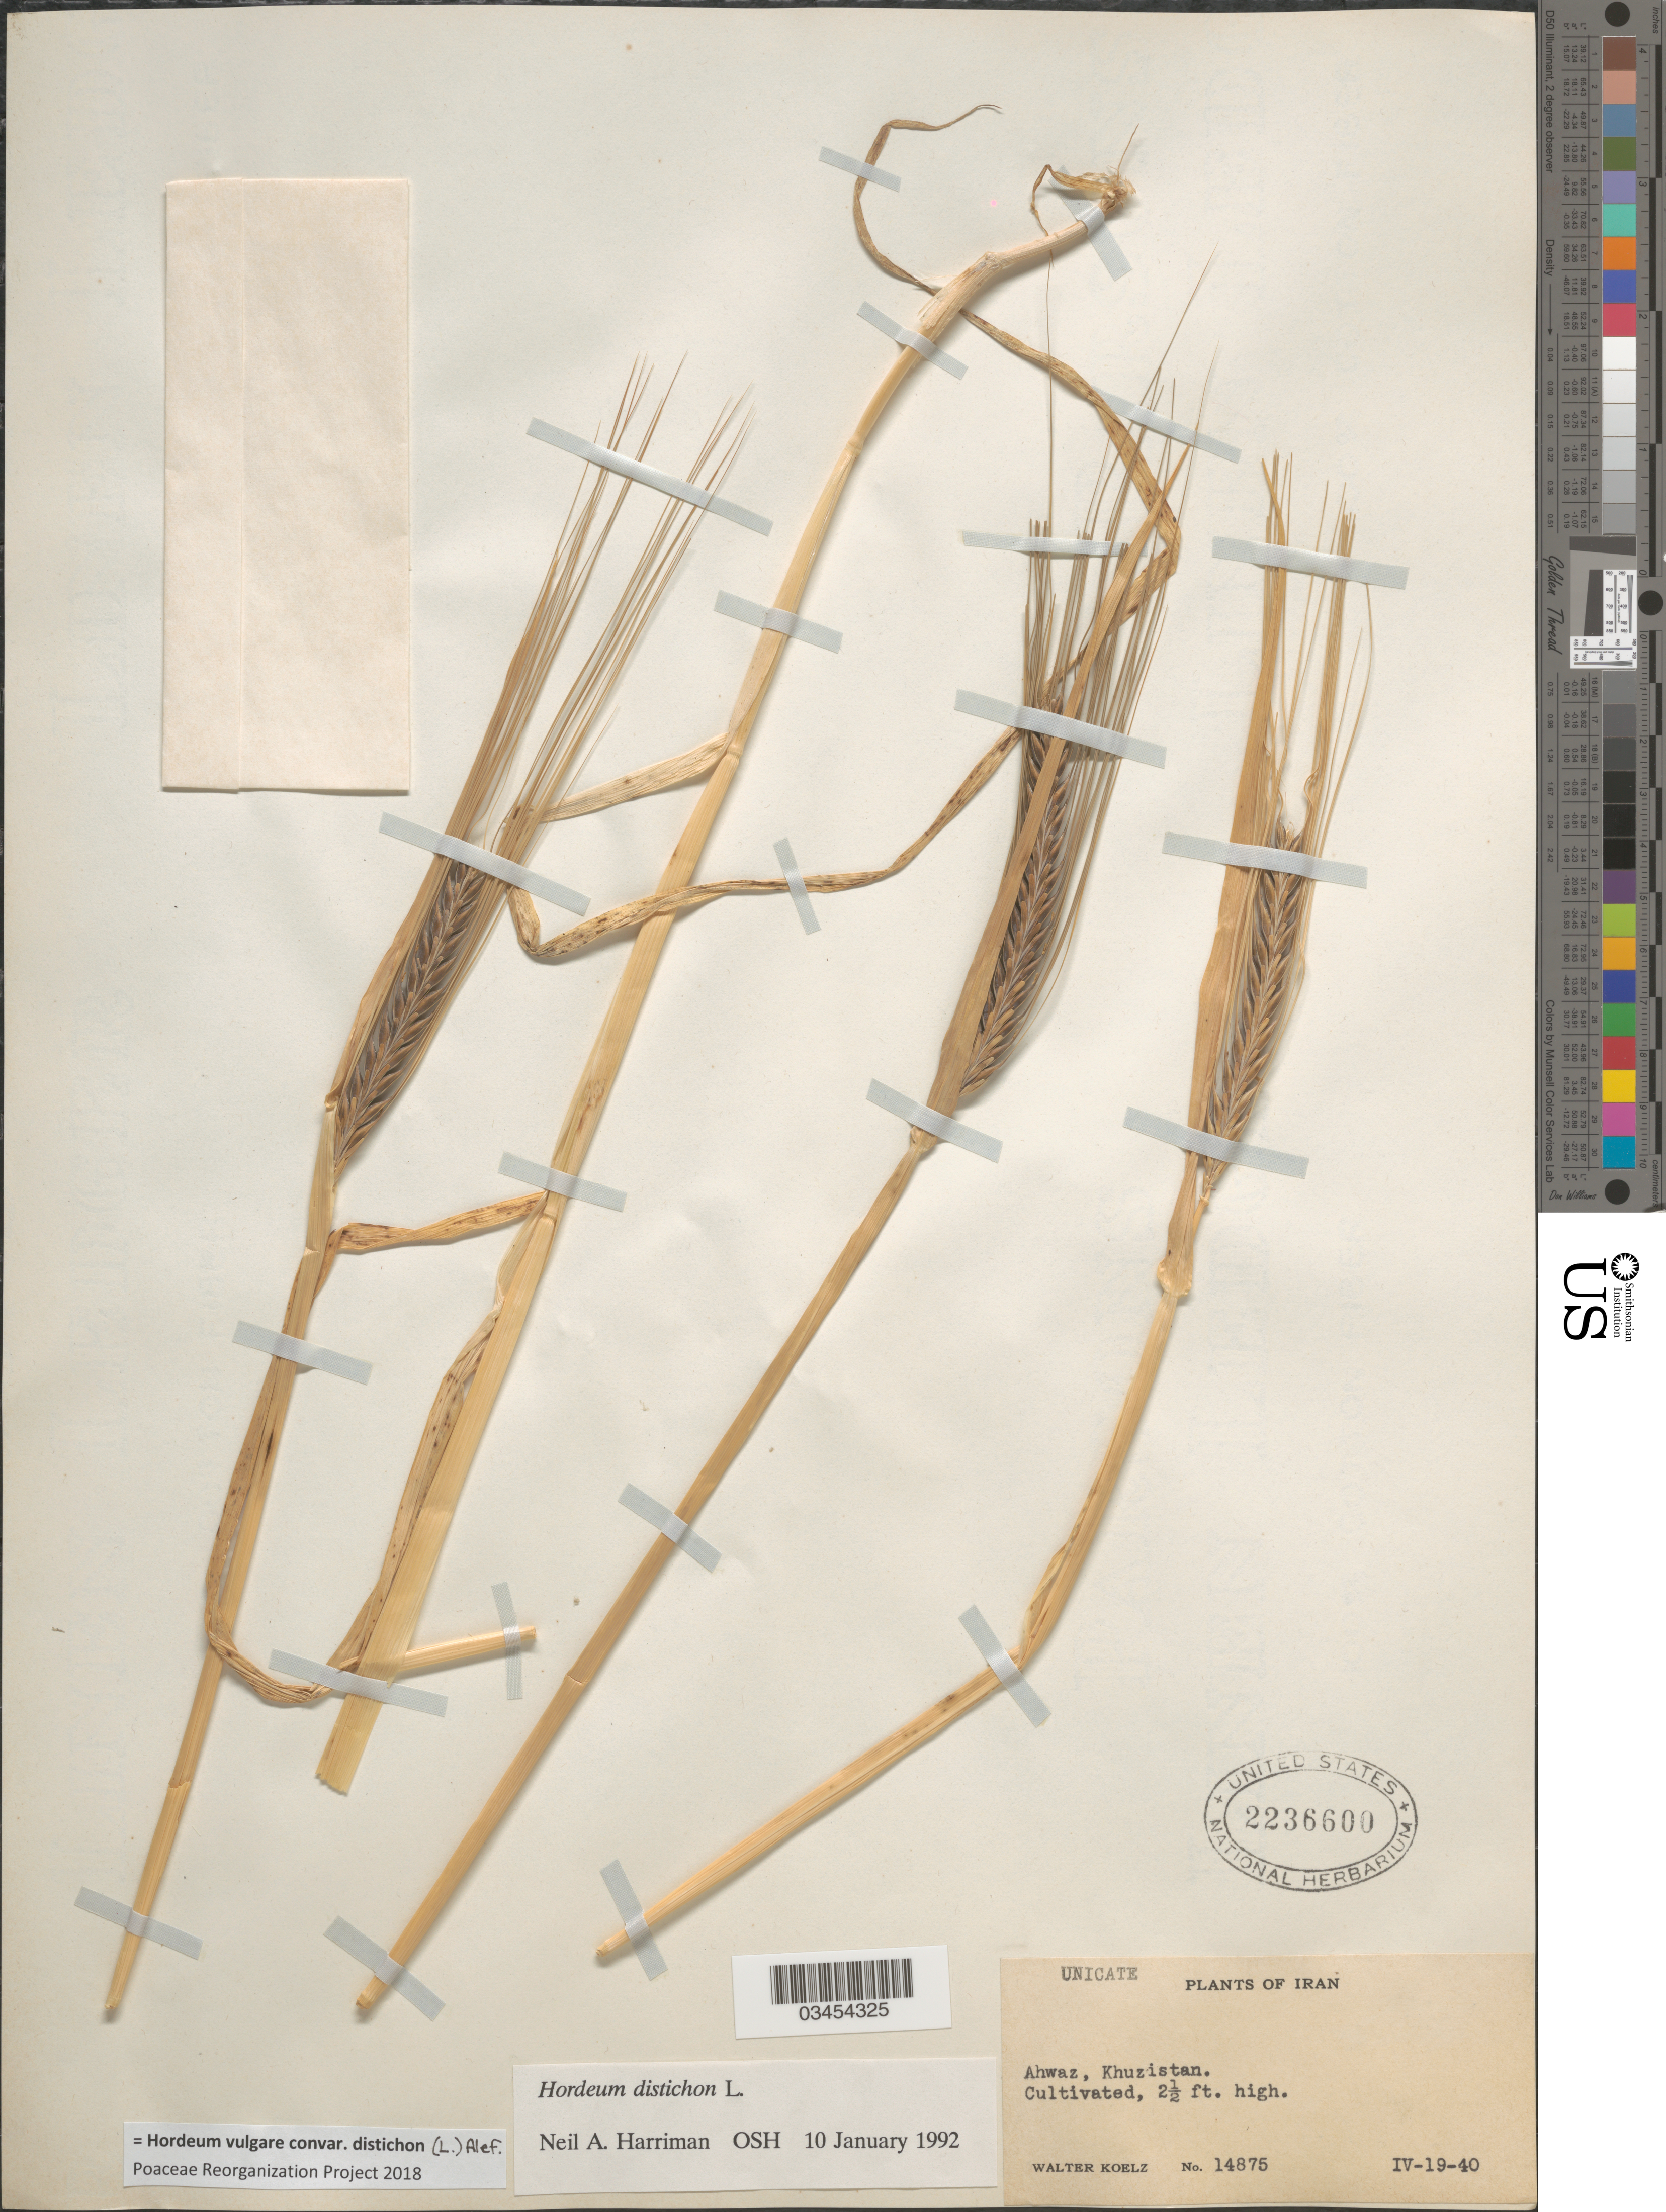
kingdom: Plantae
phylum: Tracheophyta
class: Liliopsida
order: Poales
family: Poaceae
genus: Hordeum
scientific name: Hordeum vulgare convar distichon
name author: (L.) Alef.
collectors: W. N. Koelz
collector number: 14875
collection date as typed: Transcribed d/m/y: 19/4/40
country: Iran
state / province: Khuzestan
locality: Ahwaz, Khuzistan.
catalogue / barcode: US 2236600